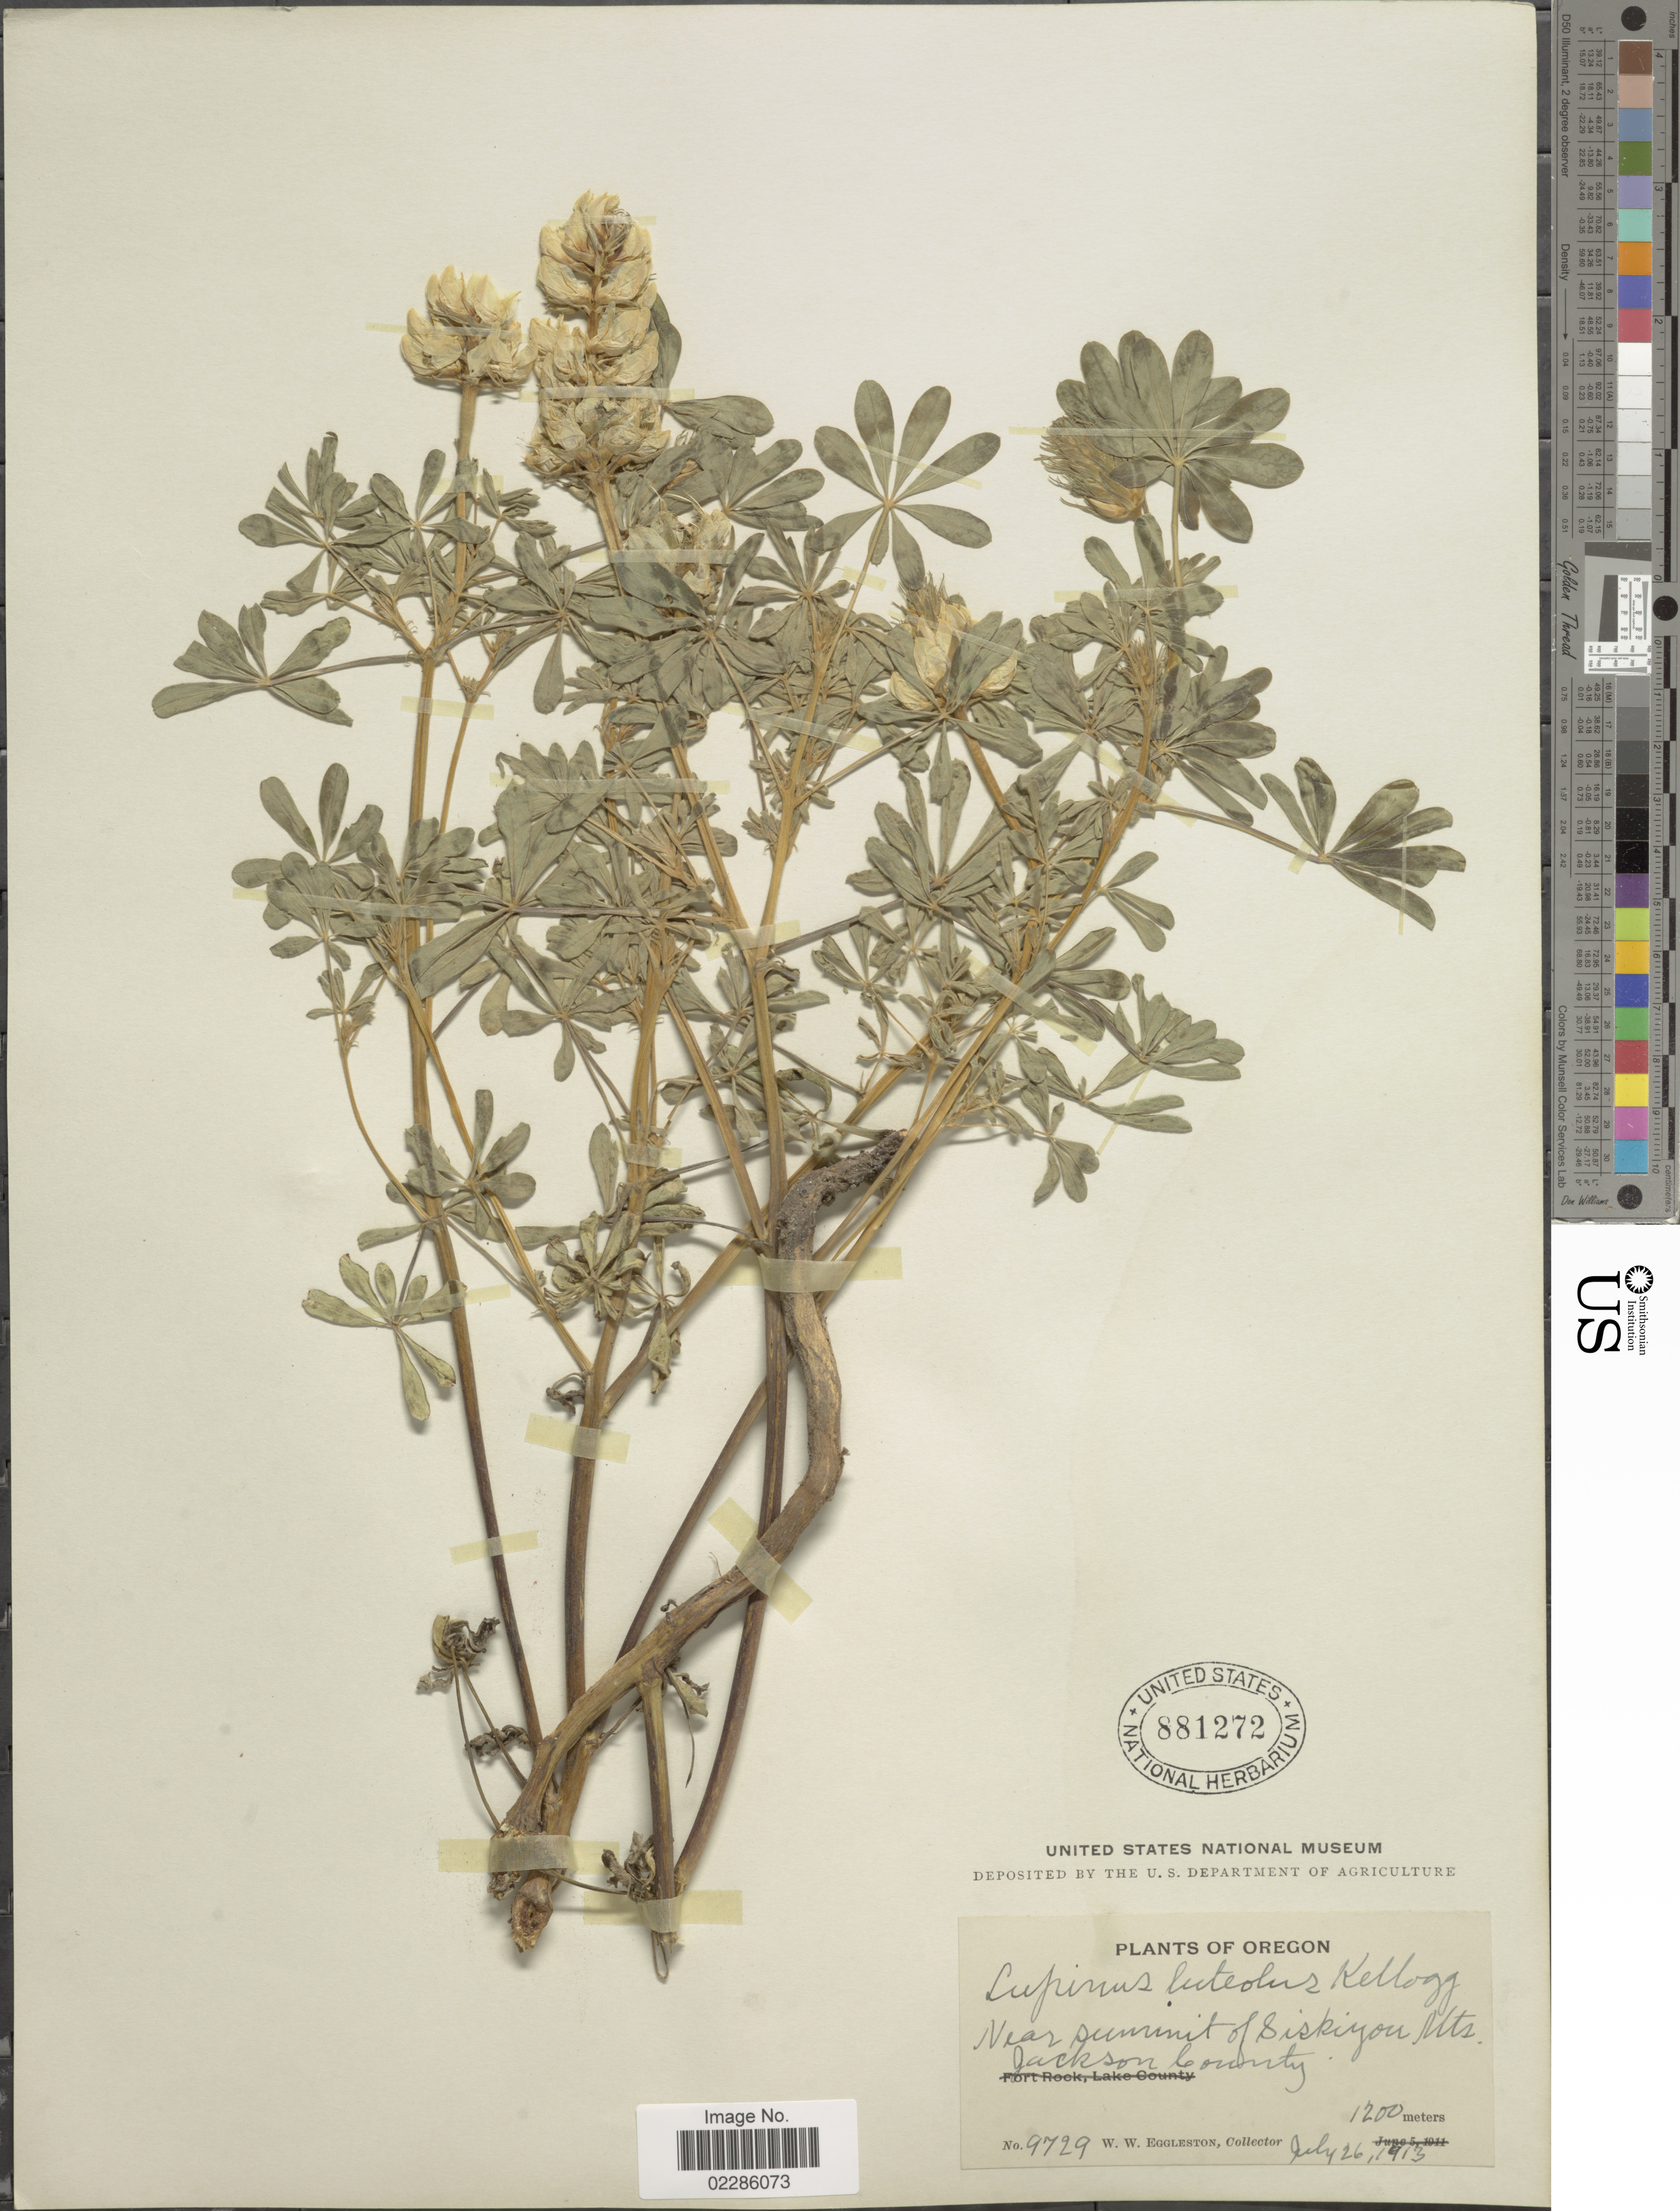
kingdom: Plantae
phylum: Tracheophyta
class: Magnoliopsida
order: Fabales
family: Fabaceae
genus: Lupinus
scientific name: Lupinus luteolus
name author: Kellogg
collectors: W. W. Eggleston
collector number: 9729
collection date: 1913-07-26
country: United States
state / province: Oregon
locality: Near summit of Siskiyou Mts. Jackson County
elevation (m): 1200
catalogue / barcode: US 881272